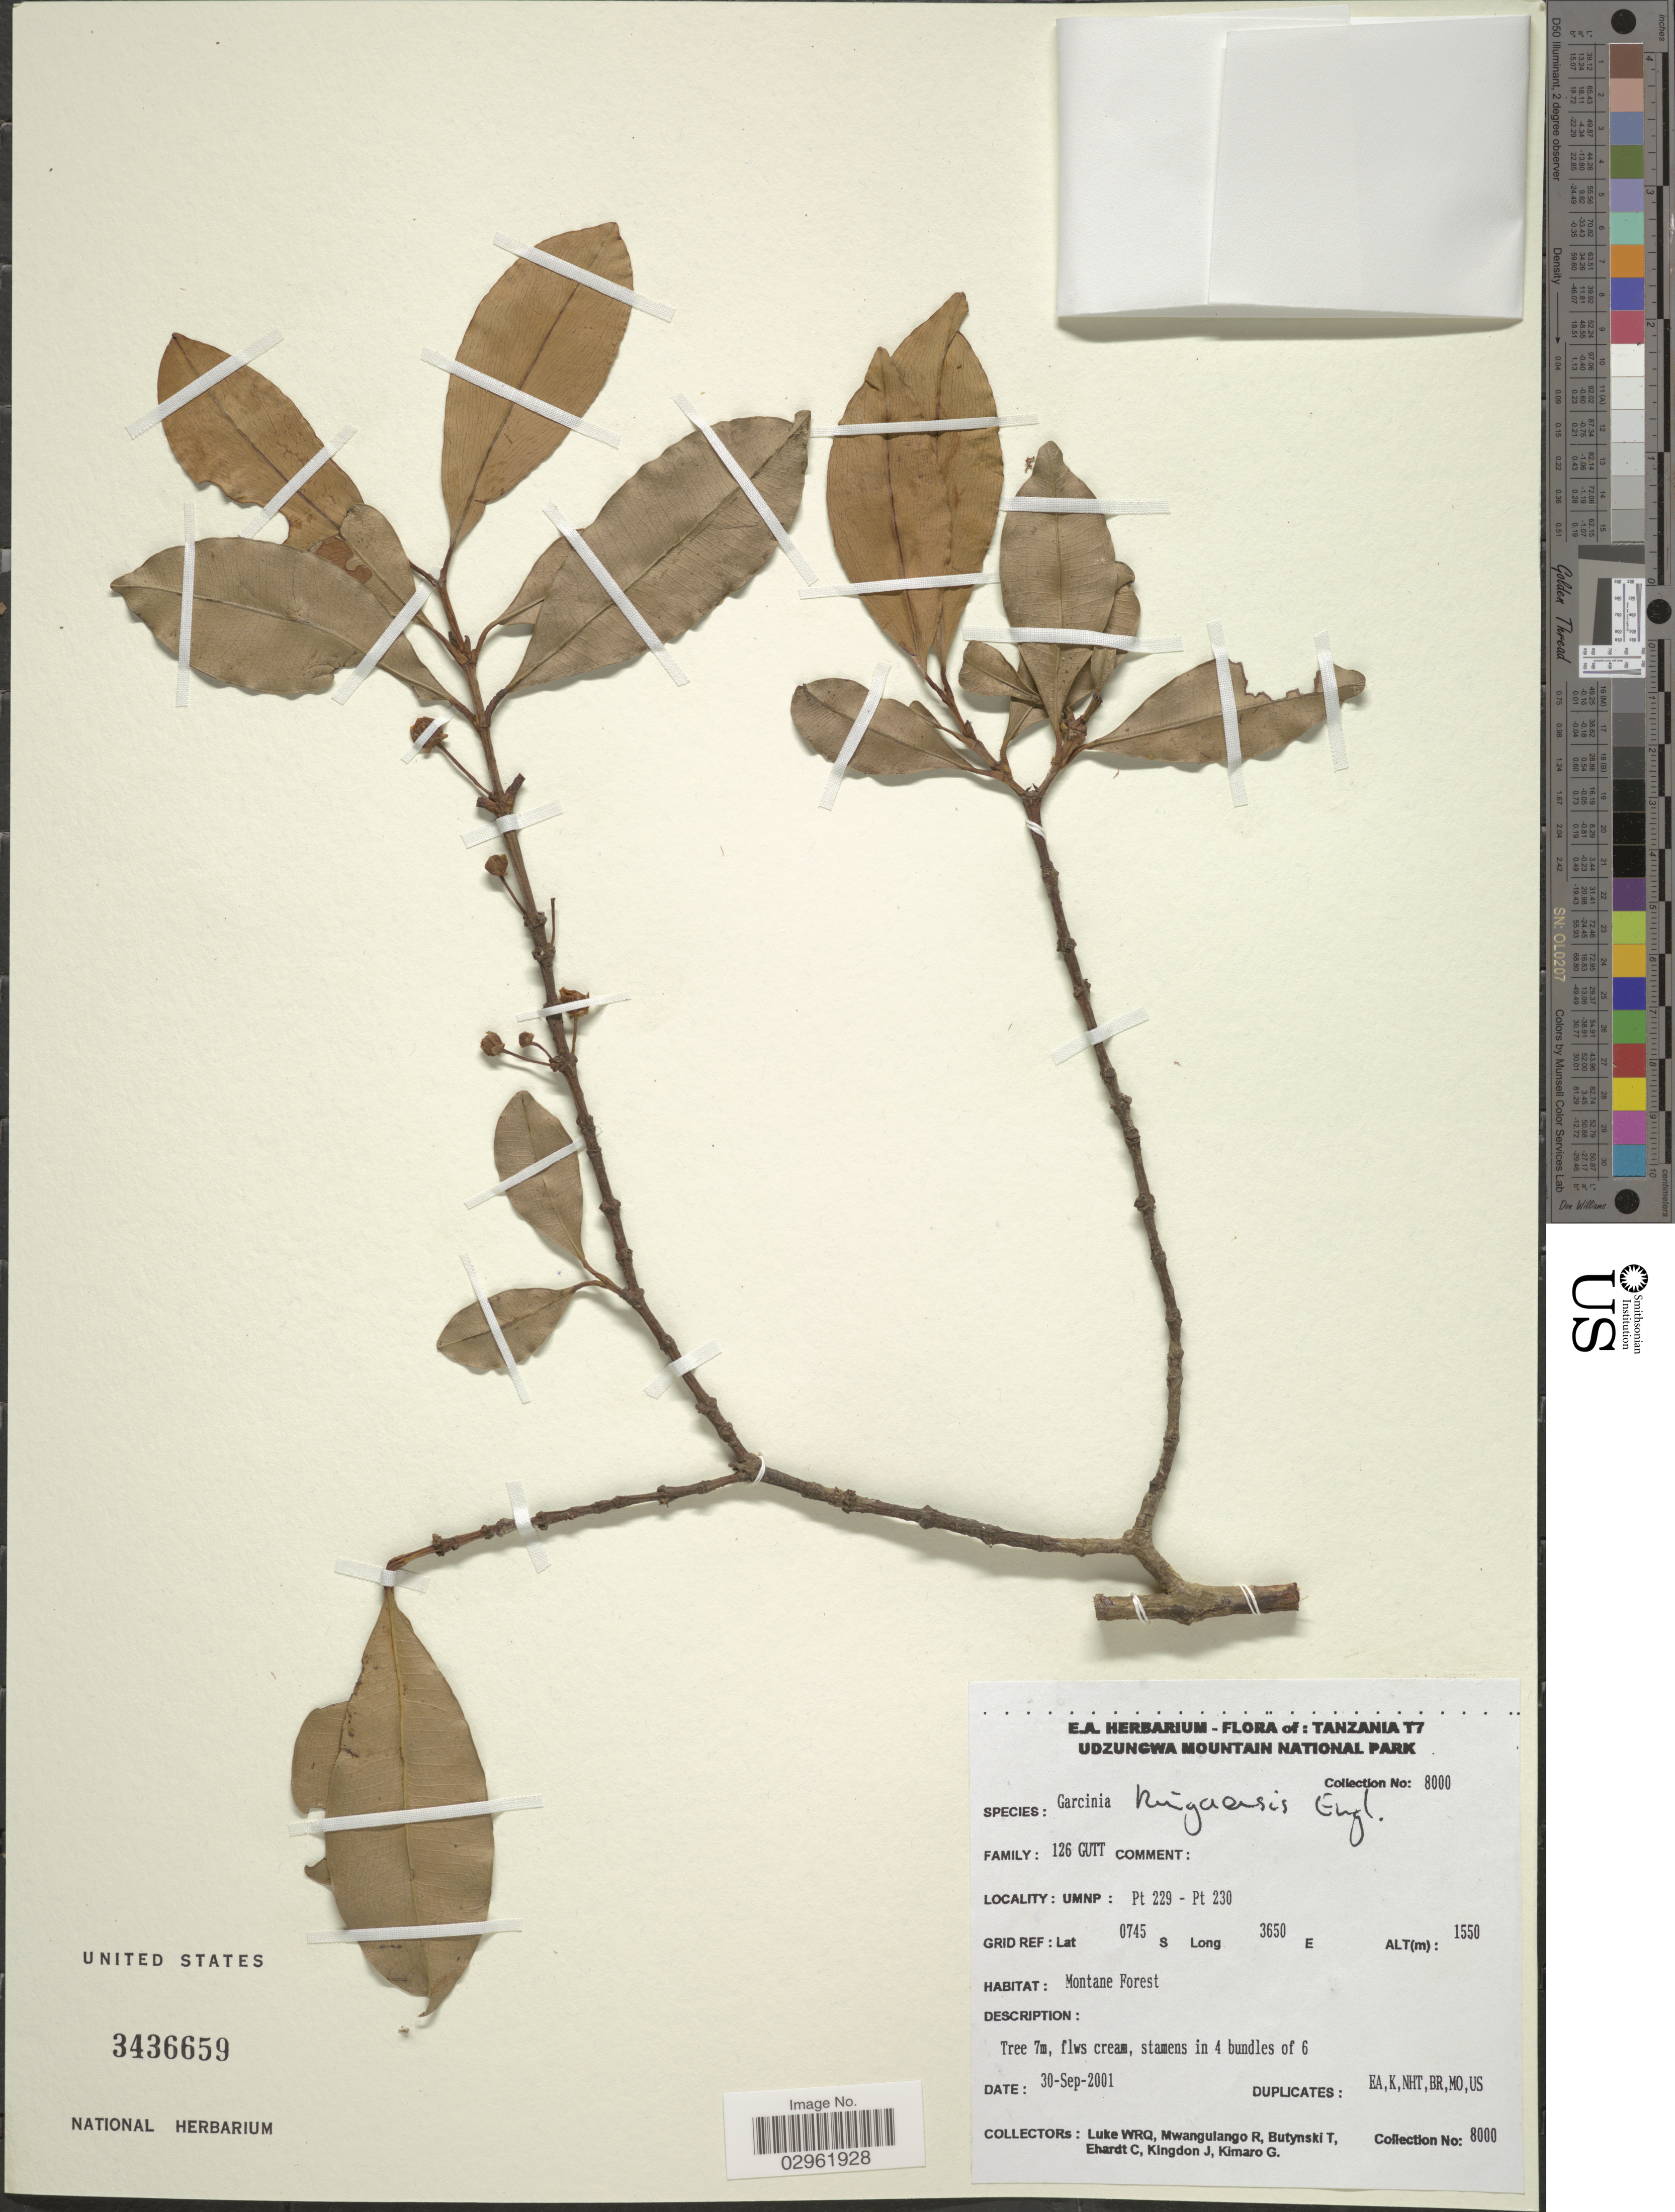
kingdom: Plantae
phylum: Tracheophyta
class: Magnoliopsida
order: Malpighiales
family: Clusiaceae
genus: Garcinia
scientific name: Garcinia kingaensis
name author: Engl.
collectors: Q. Luke, R. Mwangulango, R. Butynski, C. Ehardt & et al.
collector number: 8000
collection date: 2001-09-30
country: Tanzania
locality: Tanzania T7, Udzungwa Mountain National Park, UMNP: Pt 229 - Pt 230.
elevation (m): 1550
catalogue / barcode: US 3436659